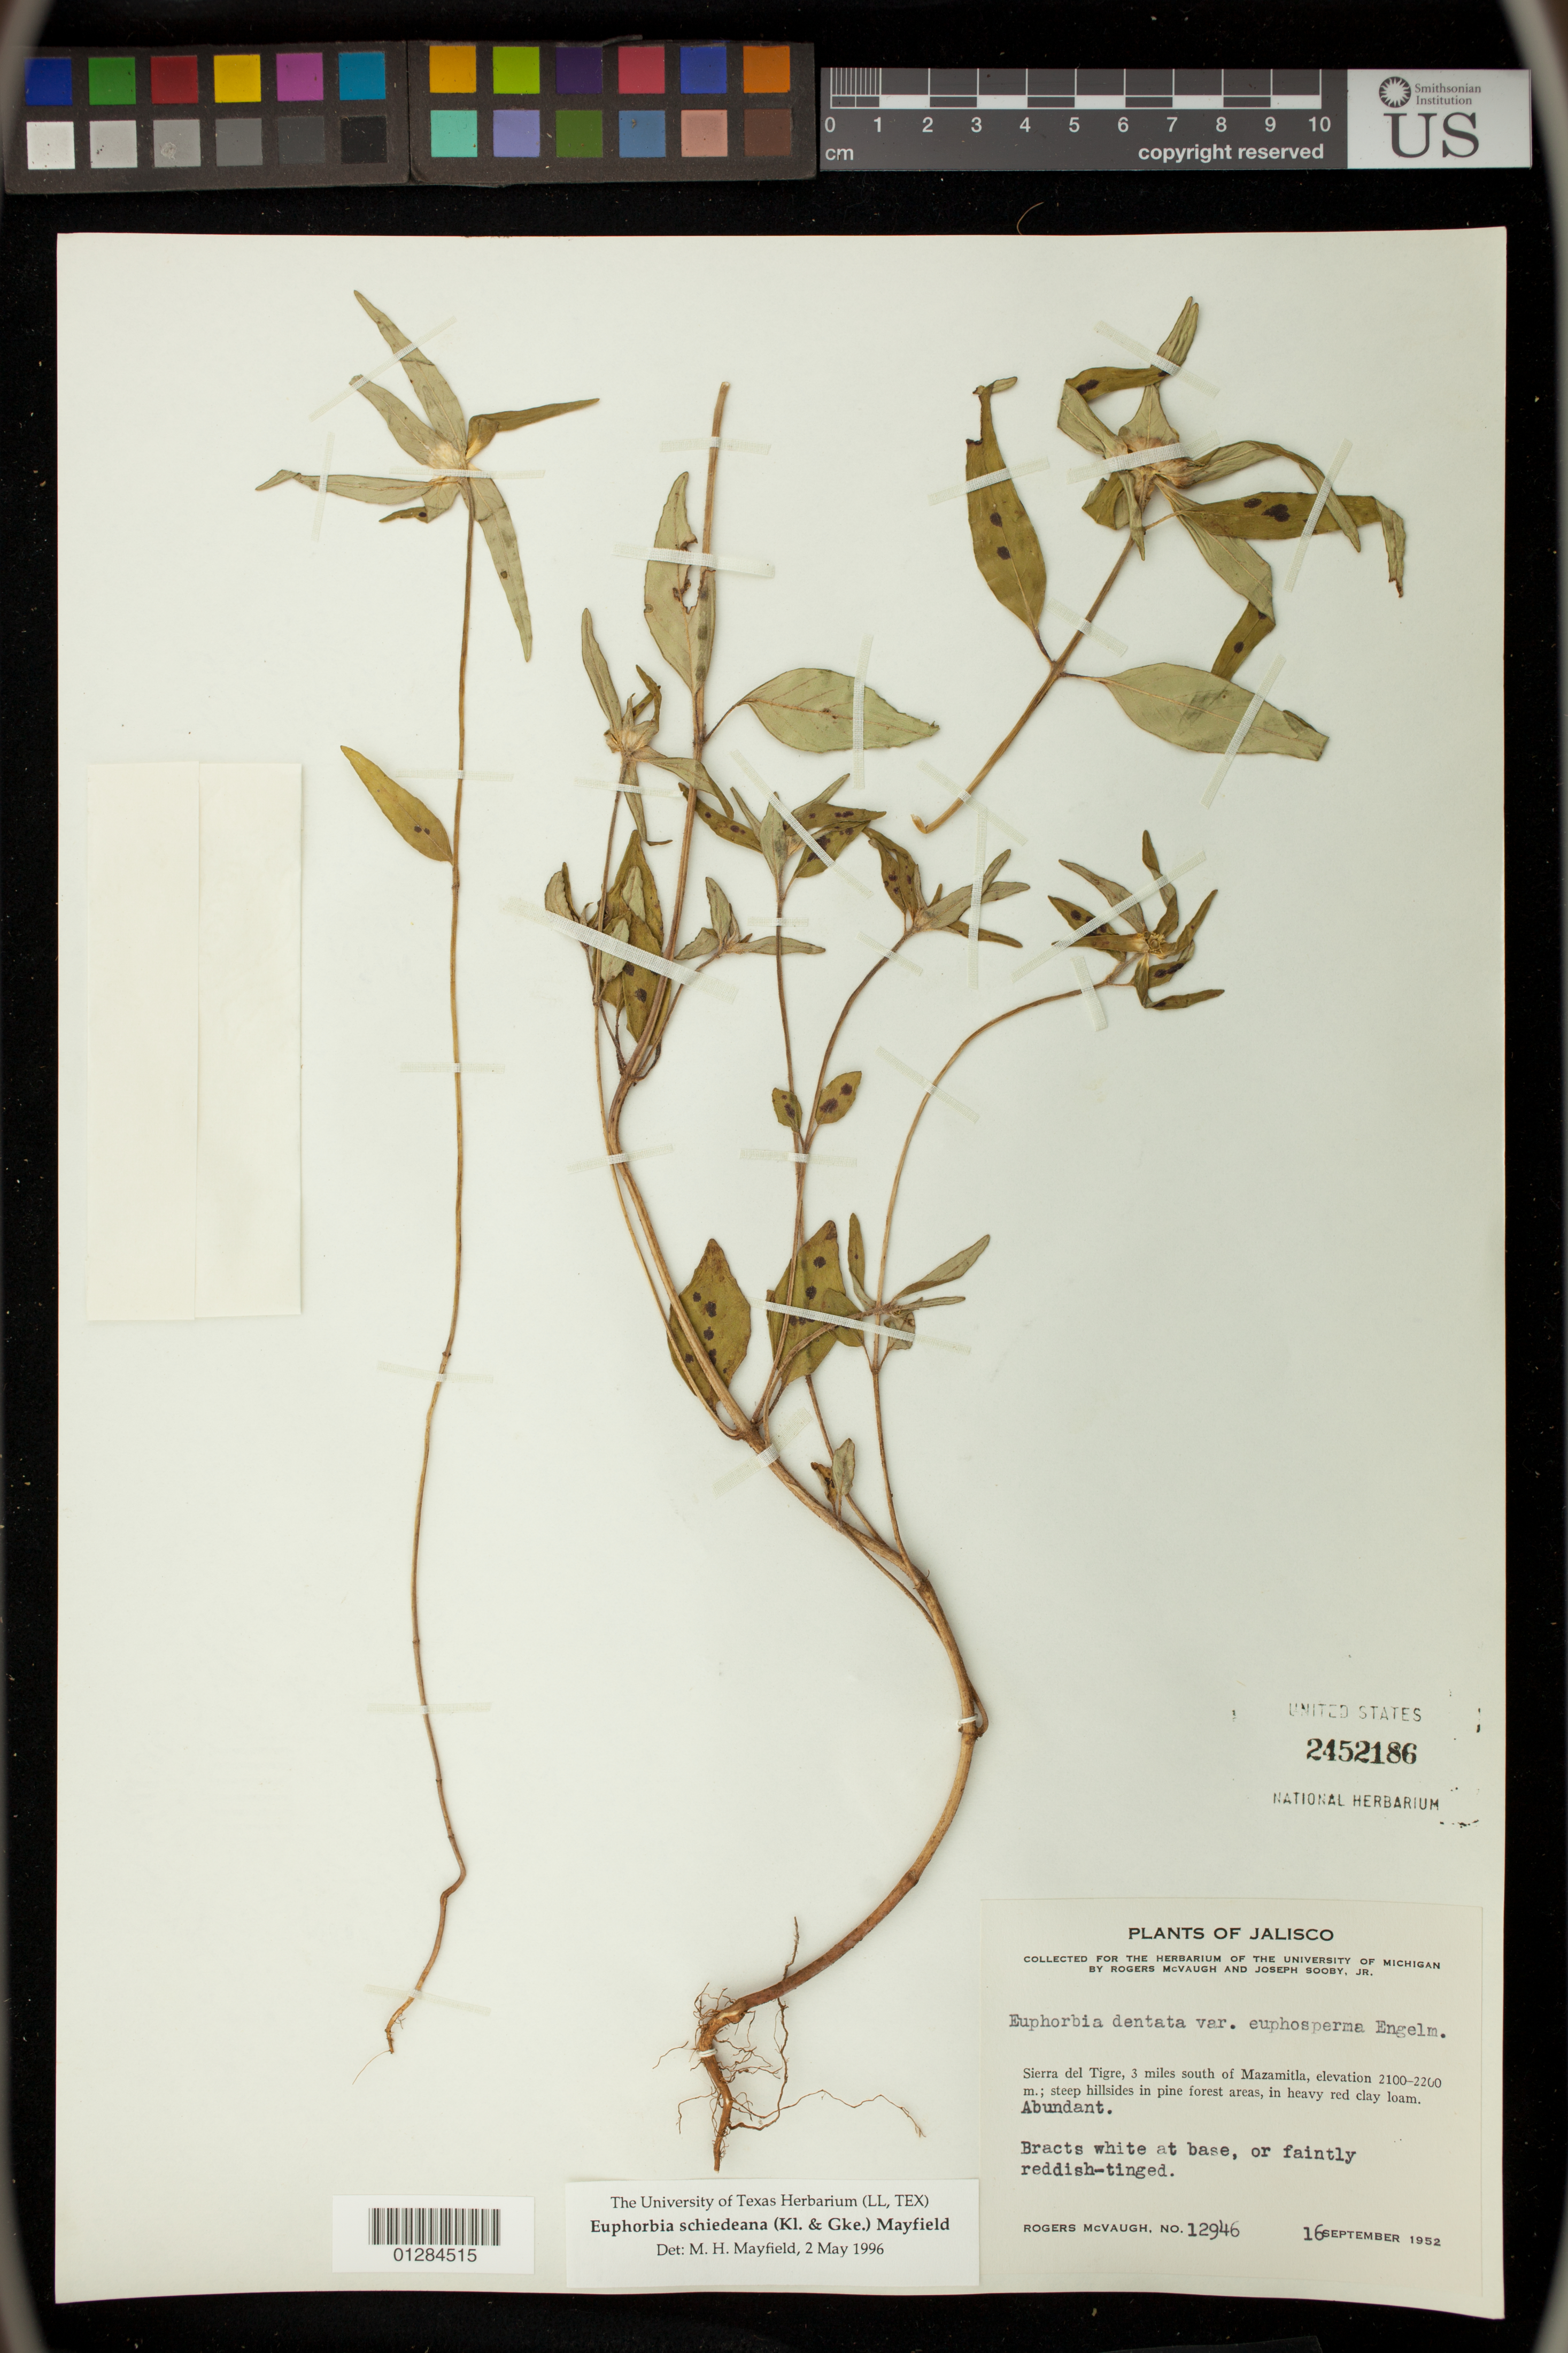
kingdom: Plantae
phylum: Tracheophyta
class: Magnoliopsida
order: Malpighiales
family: Euphorbiaceae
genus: Euphorbia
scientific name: Euphorbia schiedeana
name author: (Klotzsch & Garcke) Mayfield ex C. Nelson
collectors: R. McVaugh & J. Sooby Jr.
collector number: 12946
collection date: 1952-09-16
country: Mexico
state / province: Jalisco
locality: Sierra del Tigre, 3 miles south of Mazamitla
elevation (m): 640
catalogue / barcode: US 2452186